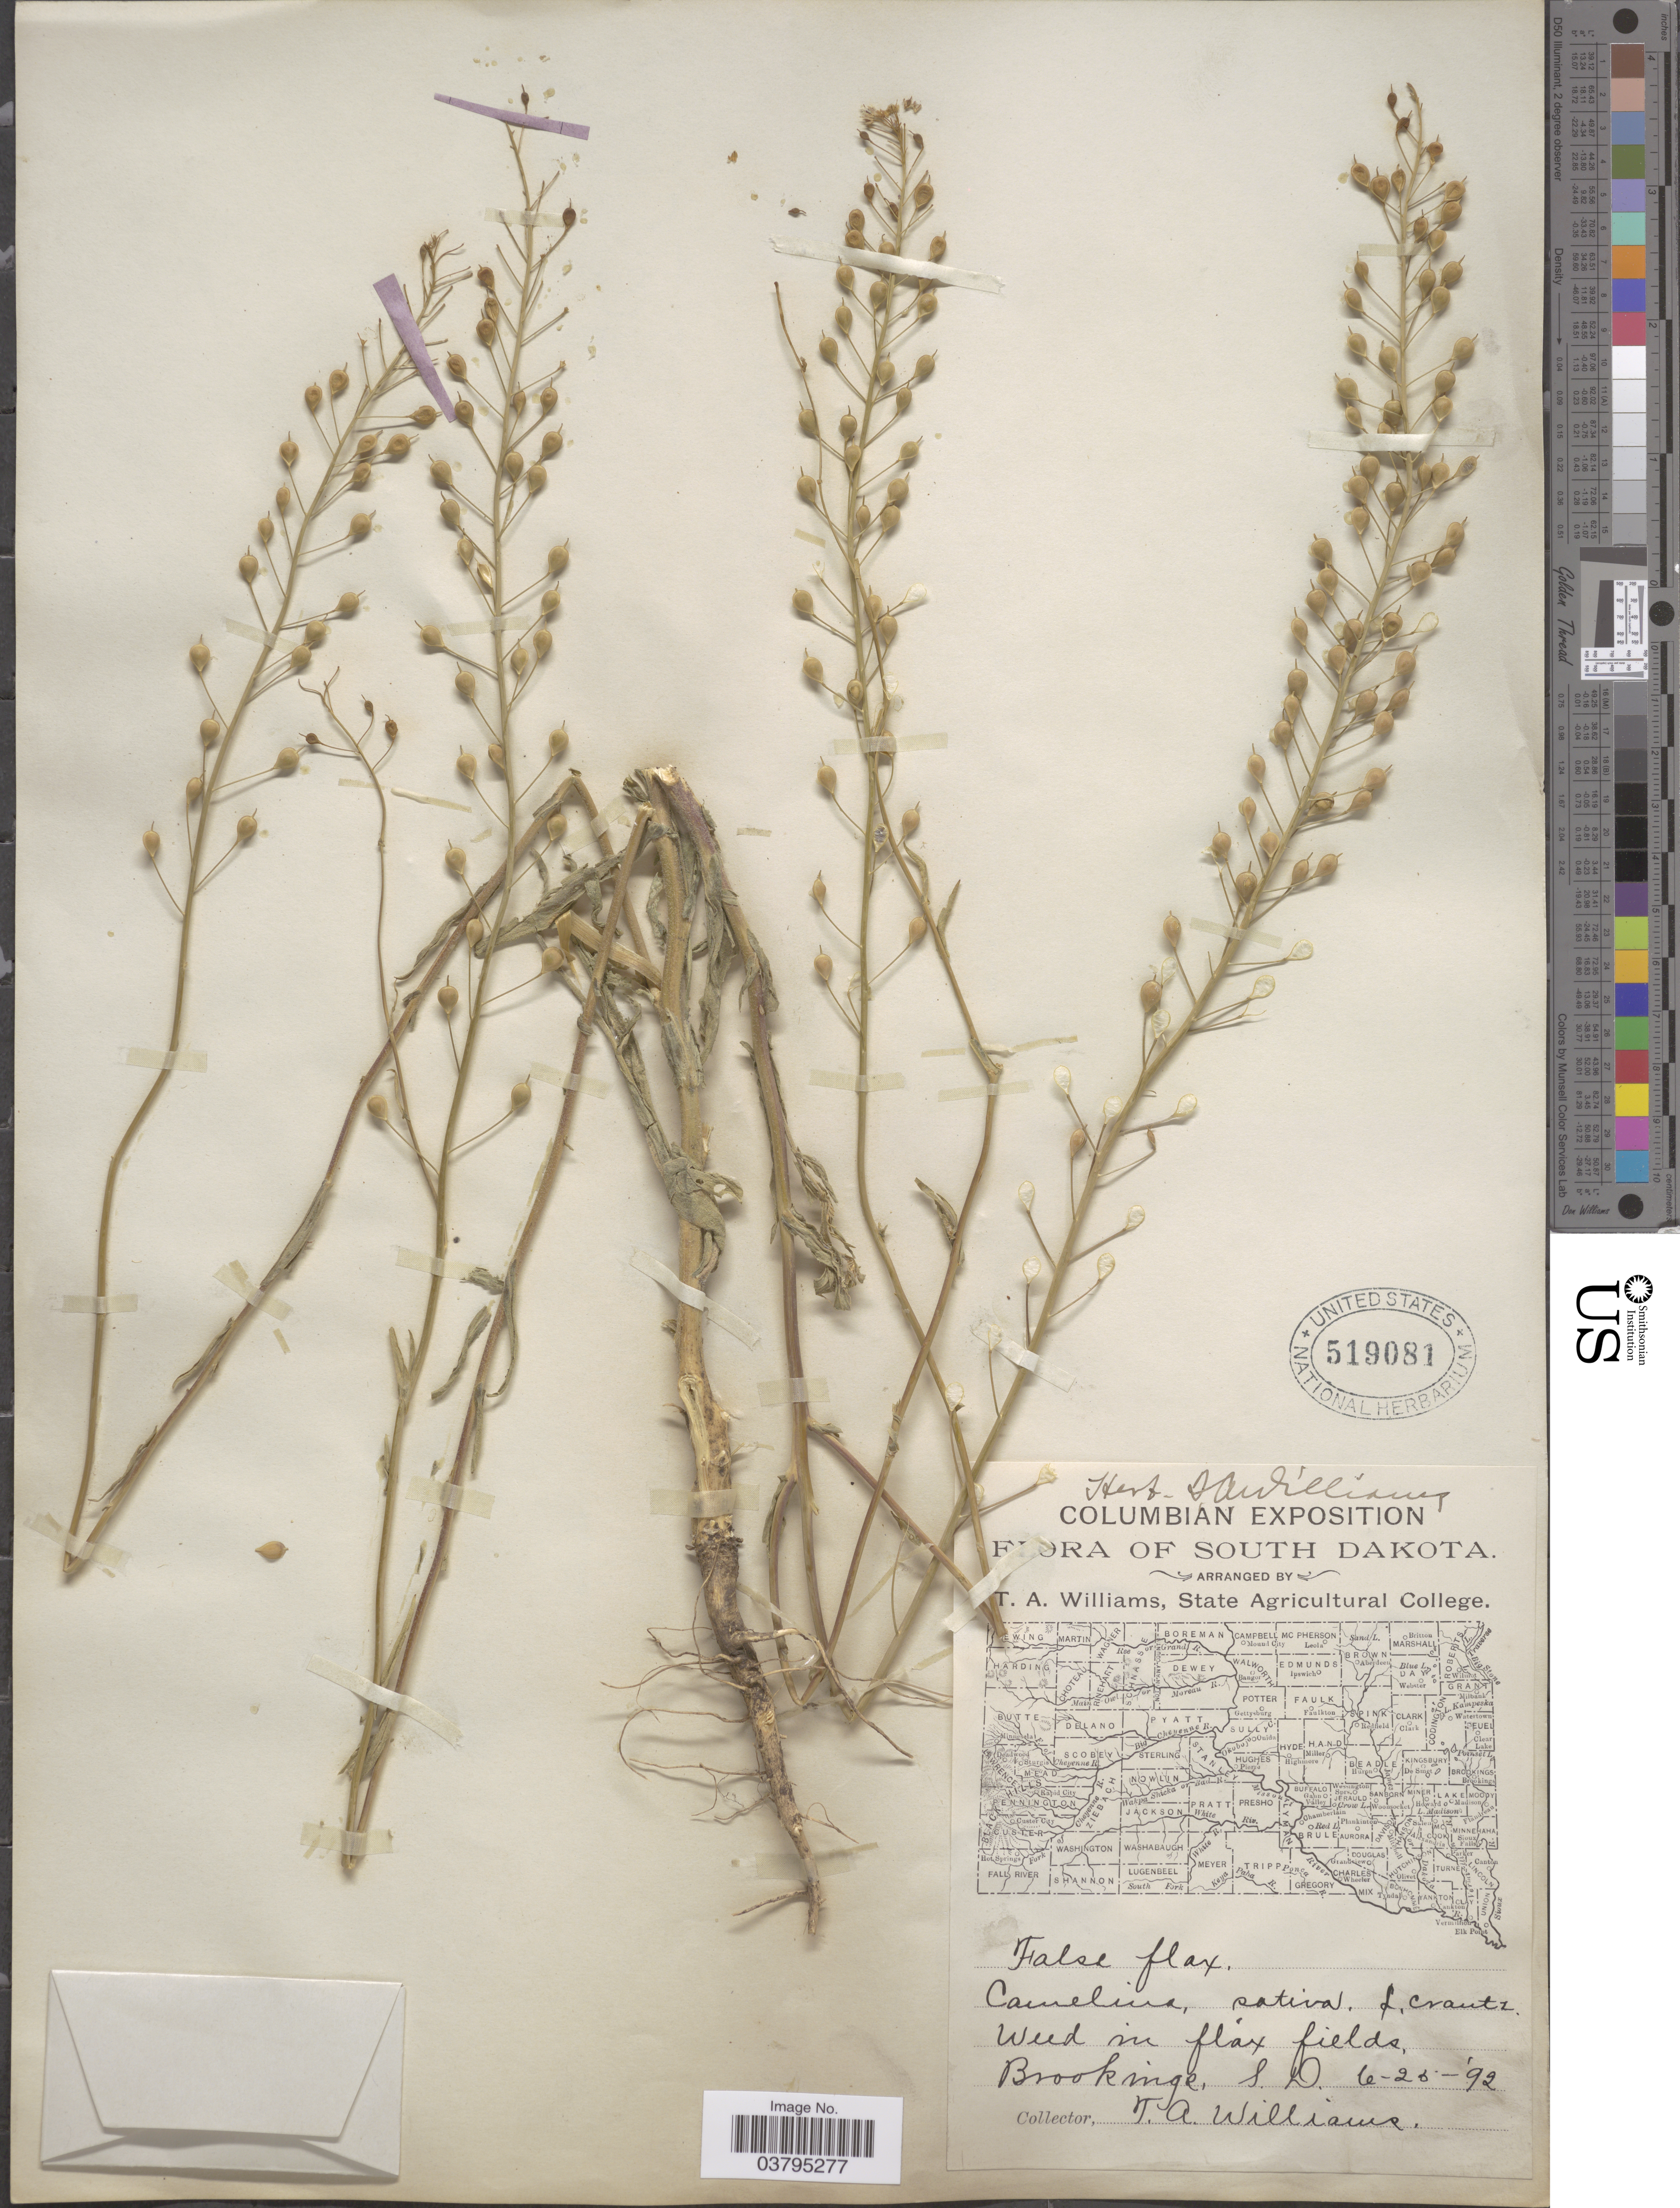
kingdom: Plantae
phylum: Tracheophyta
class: Magnoliopsida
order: Brassicales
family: Brassicaceae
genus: Camelina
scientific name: Camelina microcarpa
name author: DC.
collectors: T. Williams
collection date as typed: Transcribed d/m/y: 25/6/92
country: United States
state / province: South Dakota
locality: Weed in flax fields. Brookings.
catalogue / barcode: US 519081